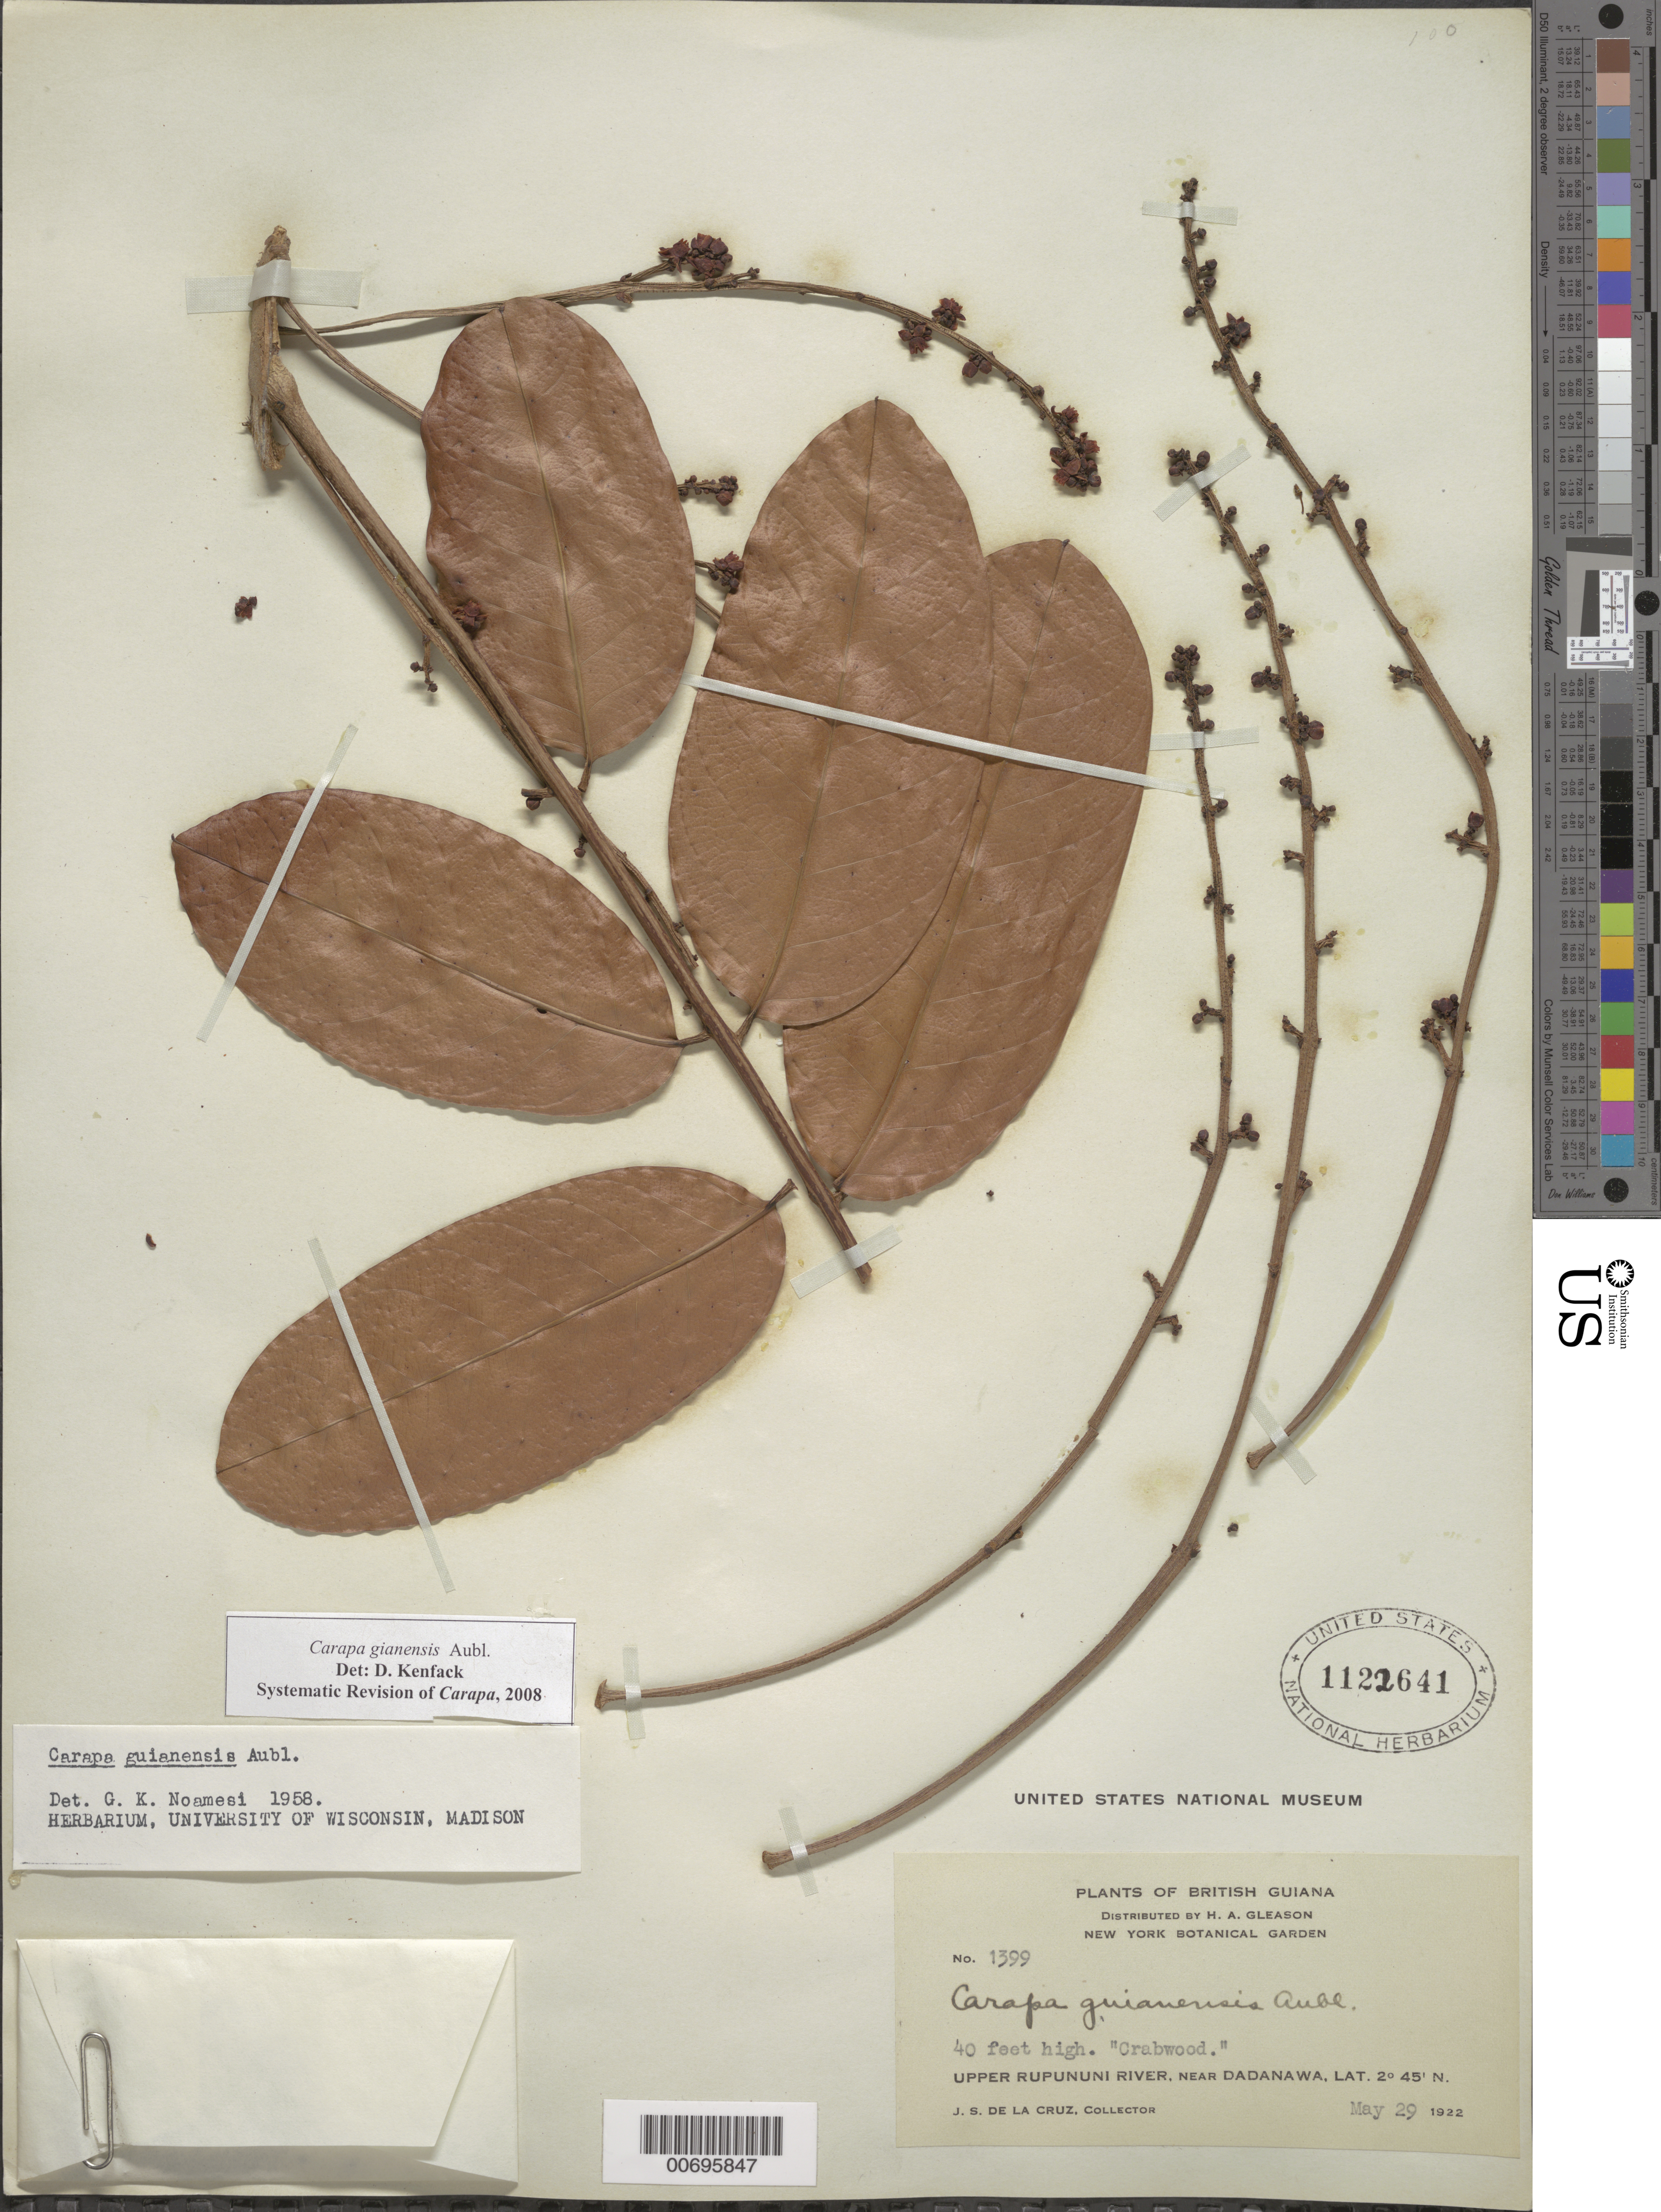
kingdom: Plantae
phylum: Tracheophyta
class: Magnoliopsida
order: Sapindales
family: Meliaceae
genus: Carapa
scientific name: Carapa guianensis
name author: Aubl.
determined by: Noamesi, G. K.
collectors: J. S. de la Cruz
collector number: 1399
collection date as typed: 29-May-22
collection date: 1922-05-29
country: Guyana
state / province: U. Takutu-U. Essequibo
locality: Dadanawa, vic., upper Rupununi R.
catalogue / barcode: US 1122641